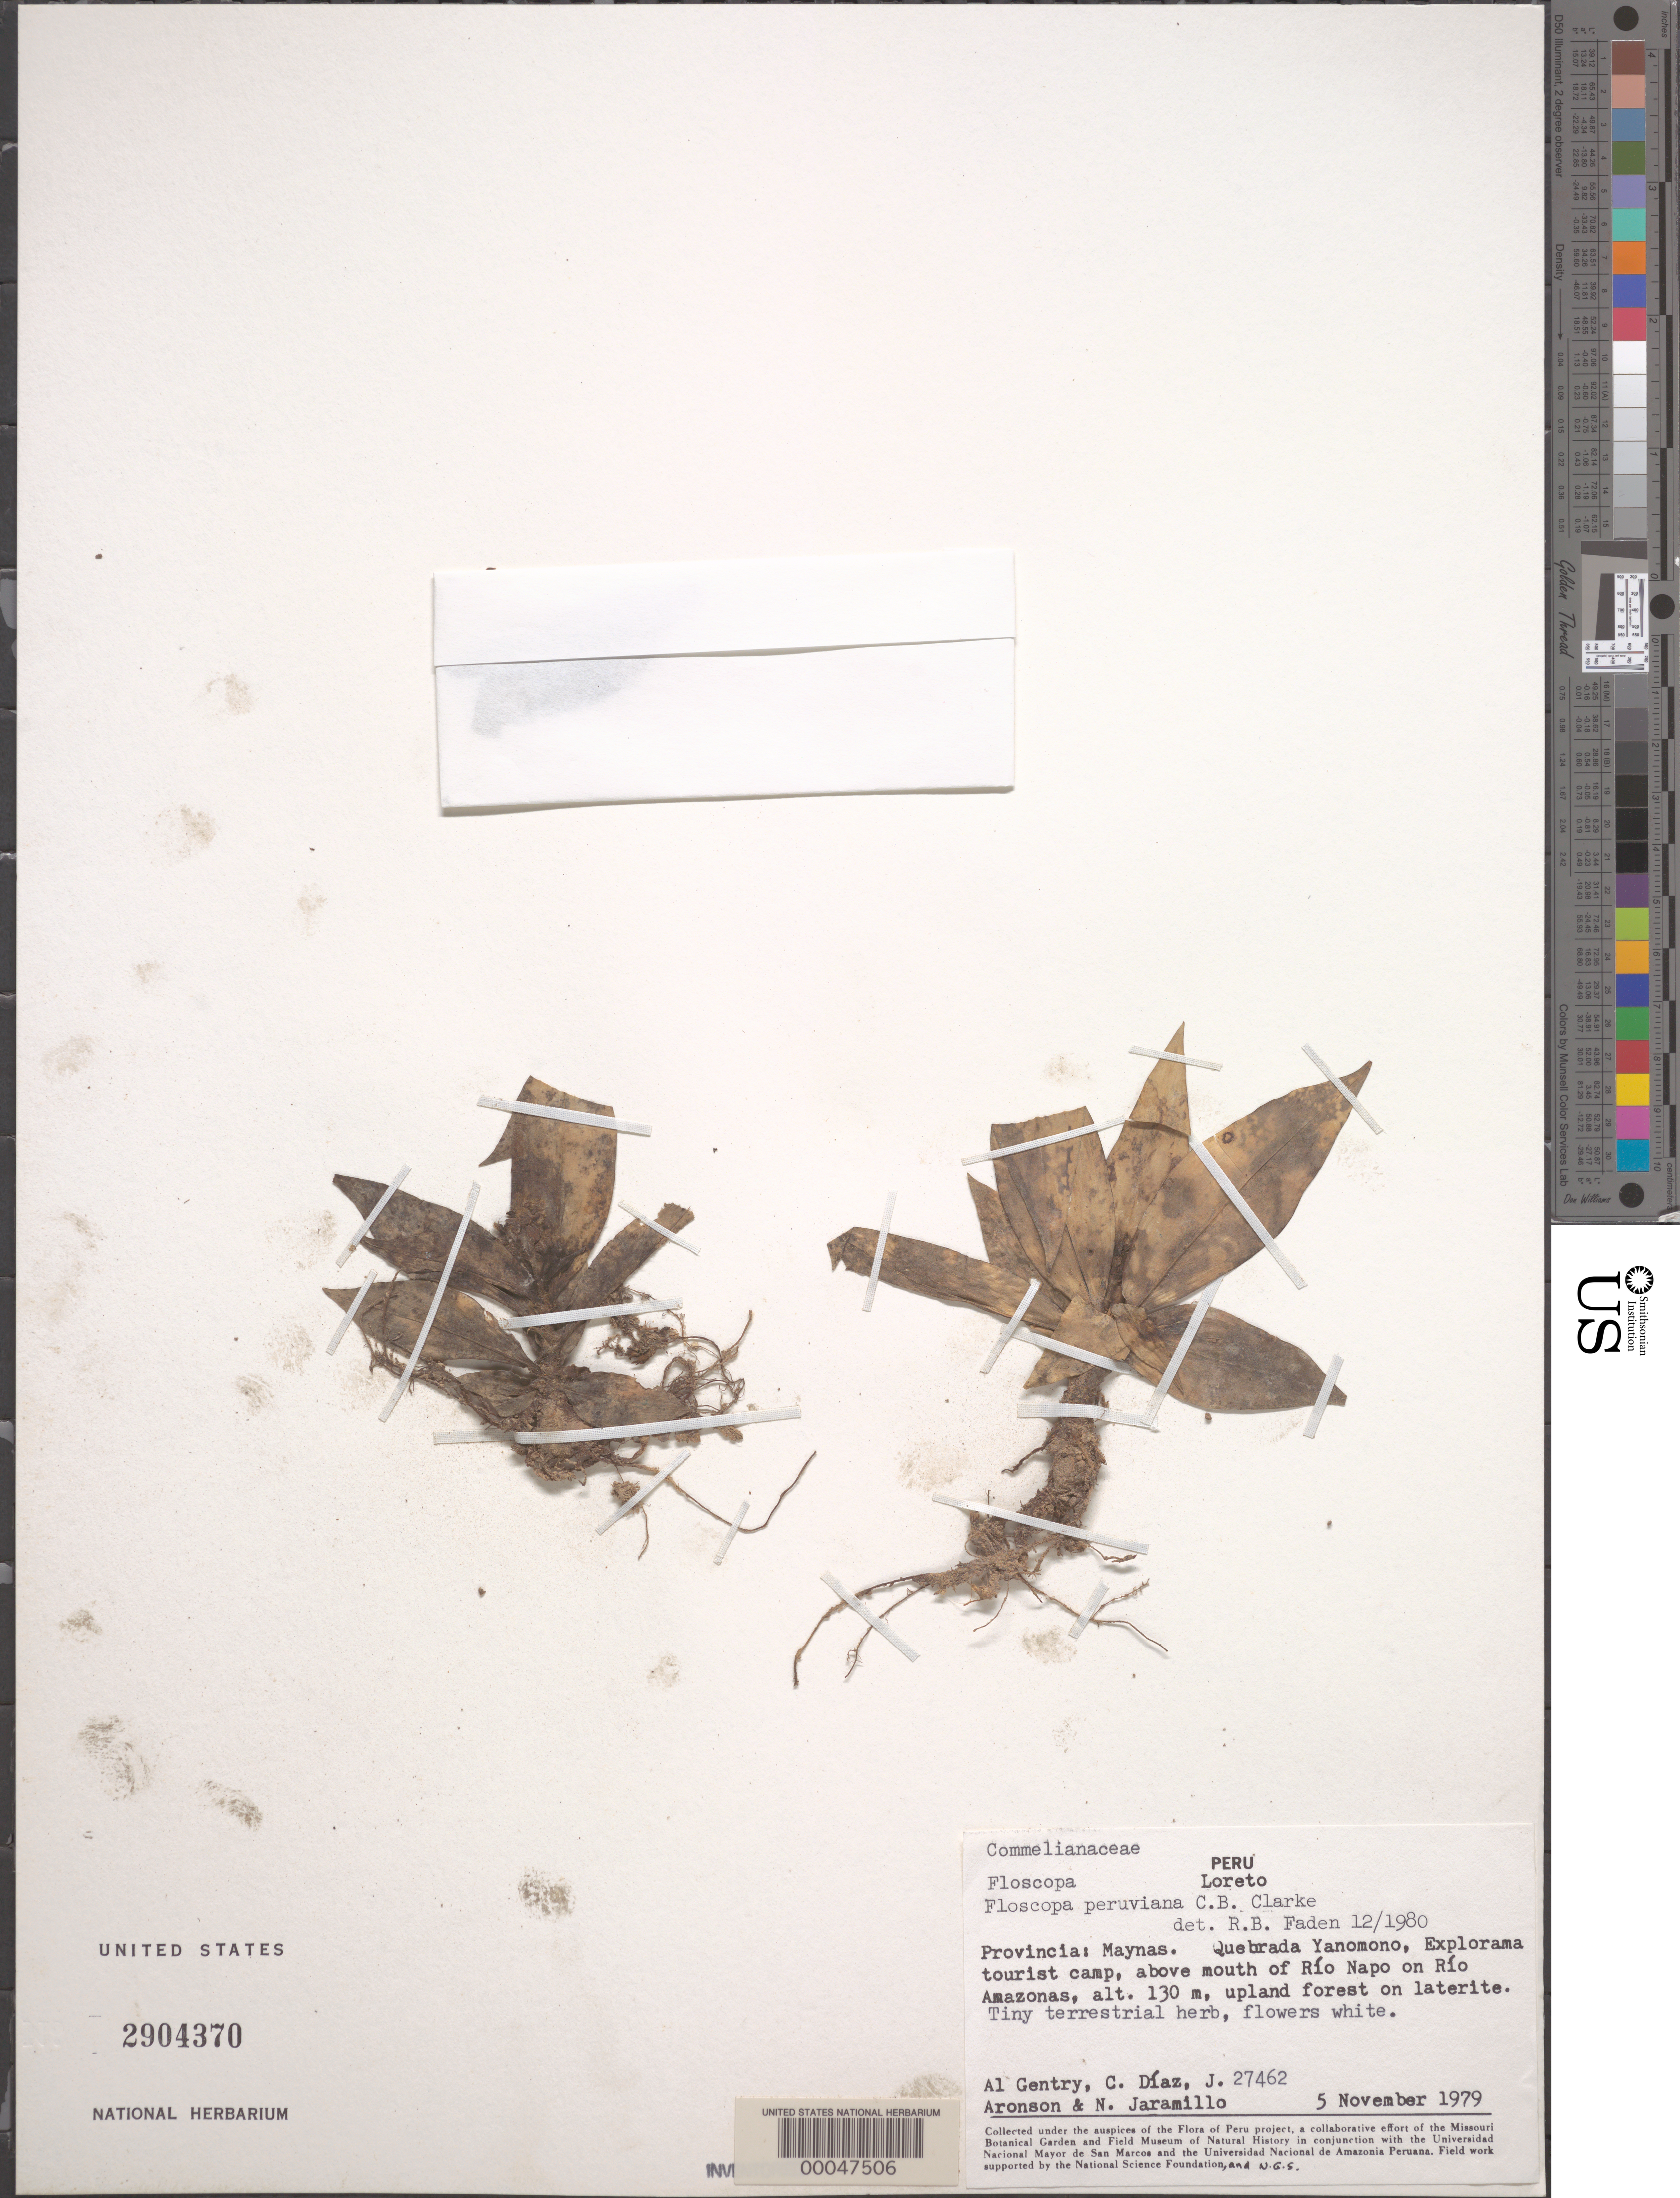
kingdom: Plantae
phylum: Tracheophyta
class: Liliopsida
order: Commelinales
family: Commelinaceae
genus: Floscopa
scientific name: Floscopa peruviana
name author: Hassk. ex C.B. Clarke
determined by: Faden, Robert B., (US), Smithsonian Institution - National Museum of Natural History (UNITED STATES)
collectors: A. H. Gentry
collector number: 27462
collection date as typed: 05 Nov 1979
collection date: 1979-11-05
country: Peru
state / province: Loreto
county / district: Maynas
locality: Quebrada yanomono, above mouth of rio napo on rio amazonas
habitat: Upland forest on laterite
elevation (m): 130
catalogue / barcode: US 2904370